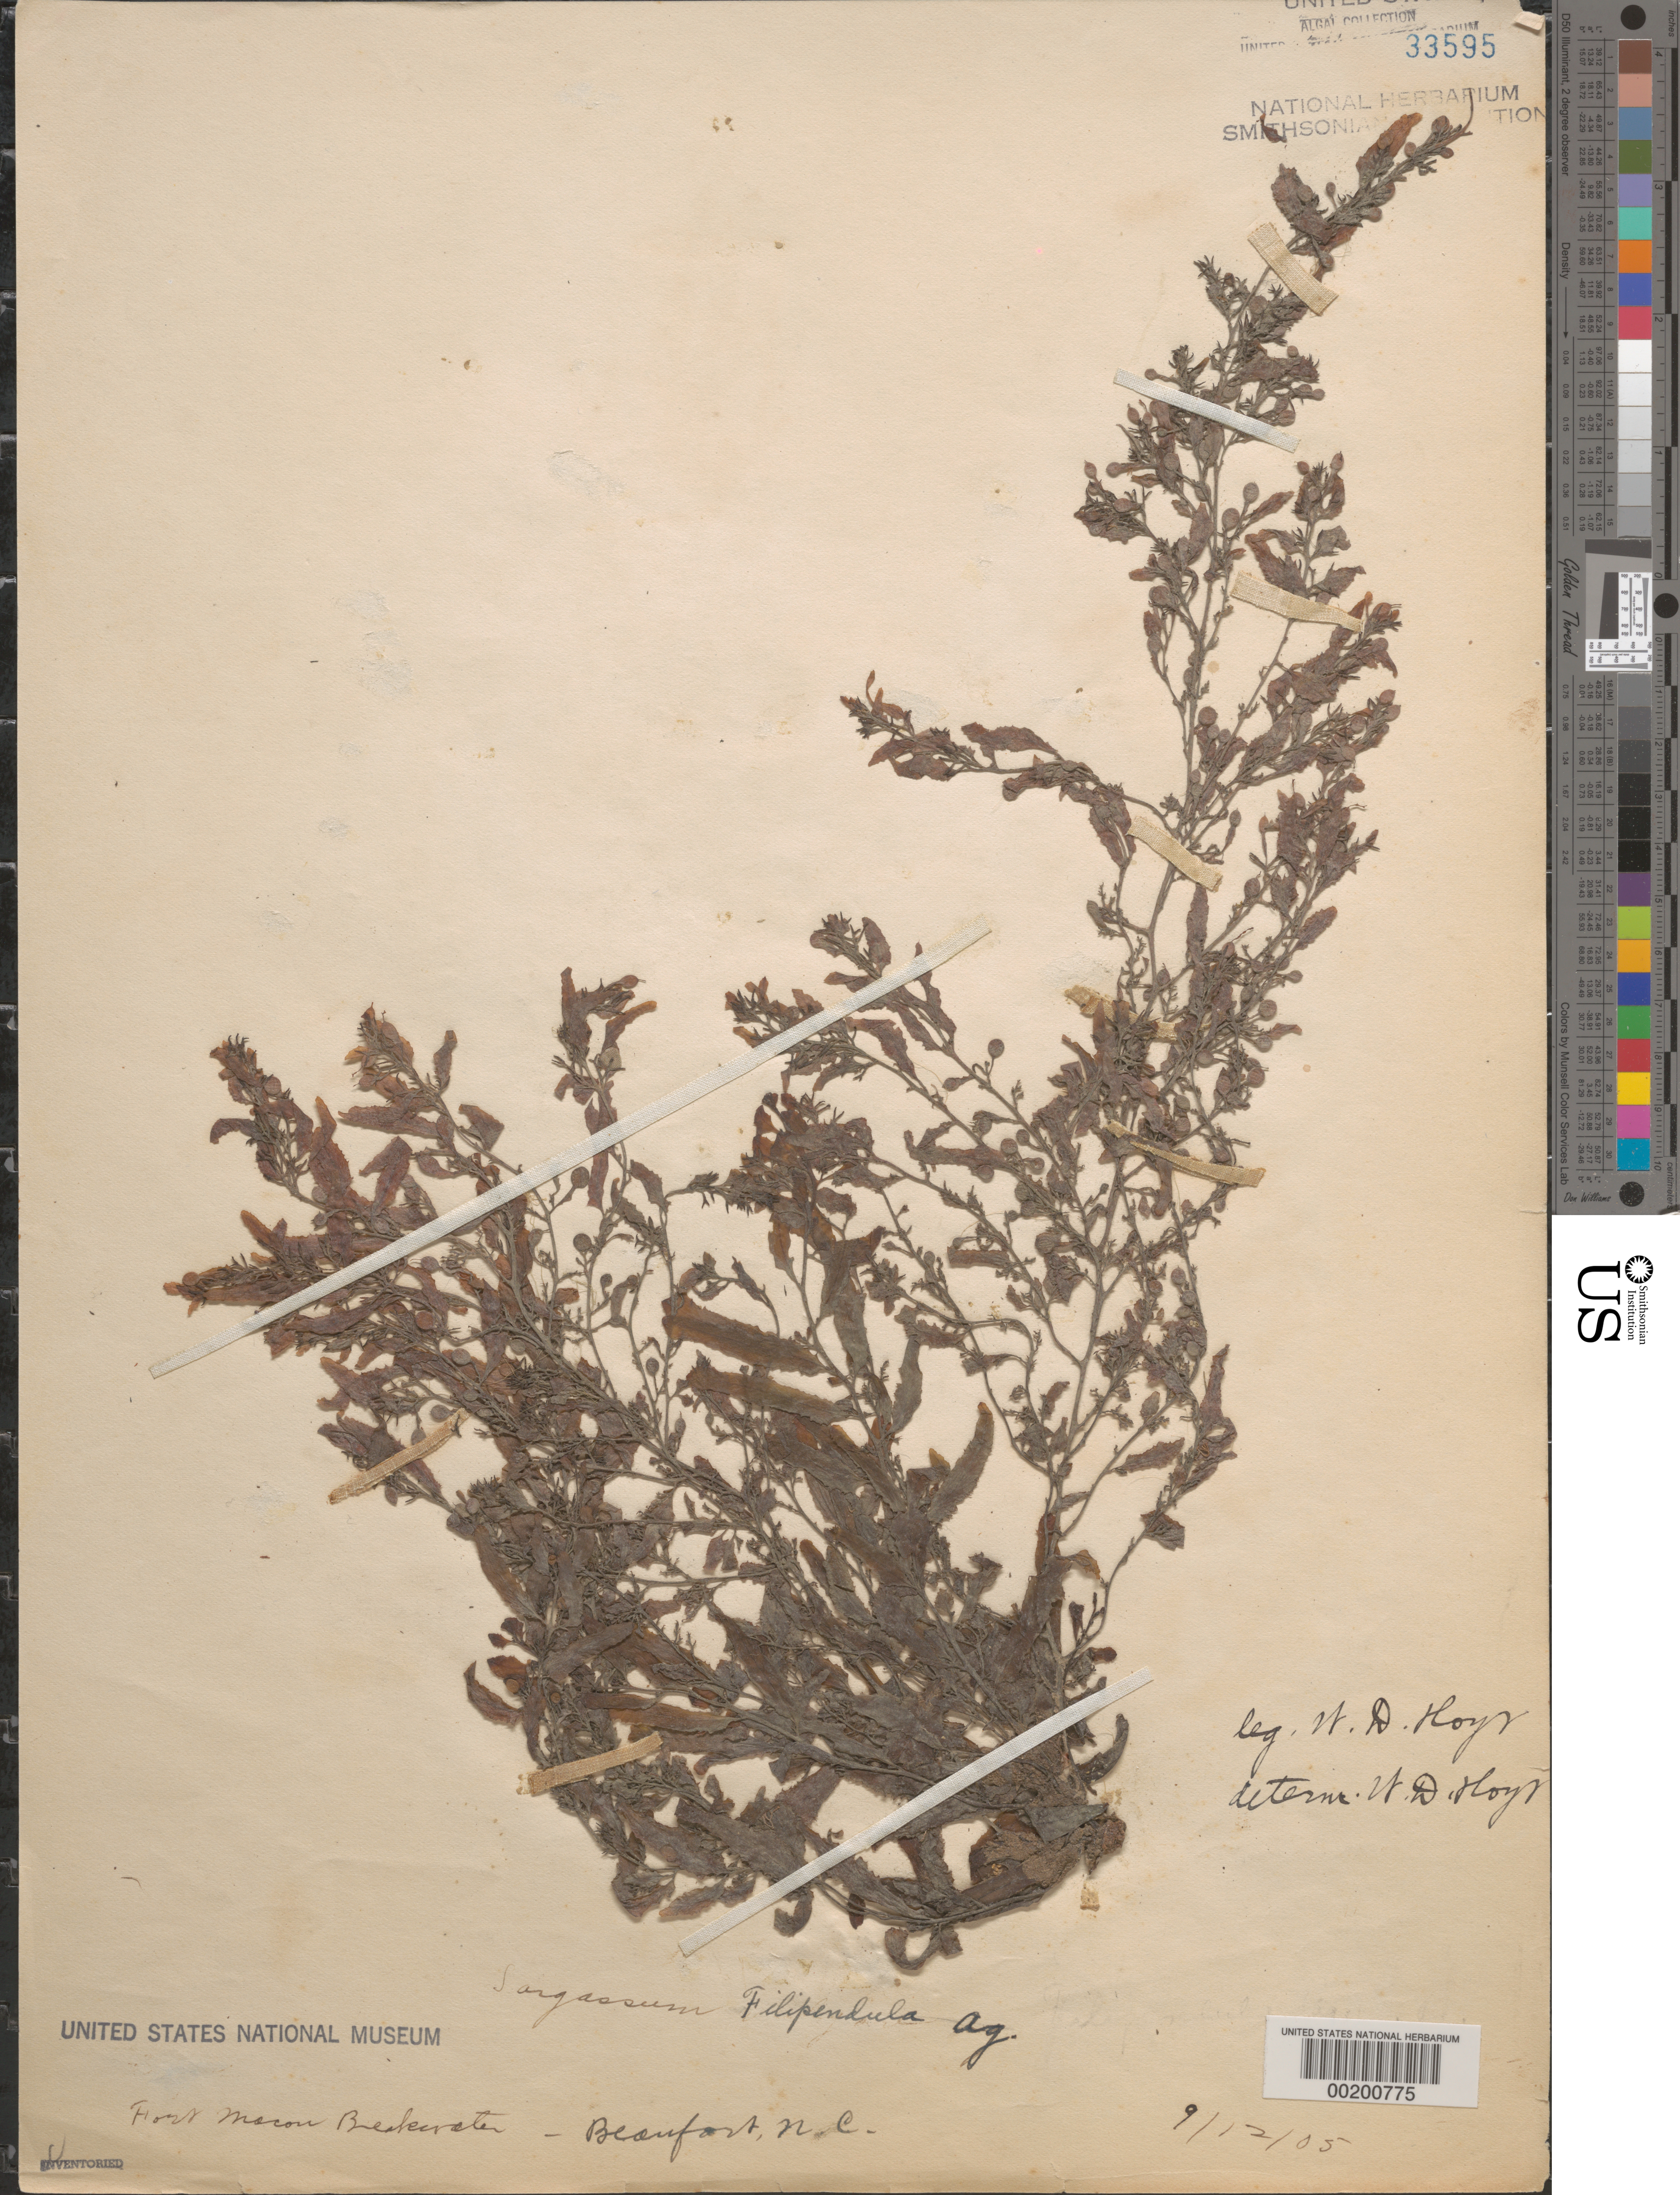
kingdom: Chromista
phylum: Ochrophyta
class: Phaeophyceae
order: Fucales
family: Sargassaceae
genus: Sargassum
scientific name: Sargassum filipendula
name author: C. Agardh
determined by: Hoyt, W. D.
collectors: W. D. Hoyt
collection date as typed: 12 Sep 1905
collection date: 1905-09-12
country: United States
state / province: North Carolina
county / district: Carteret County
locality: Beaufort, Fort Macon breakwater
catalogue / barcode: US 33595